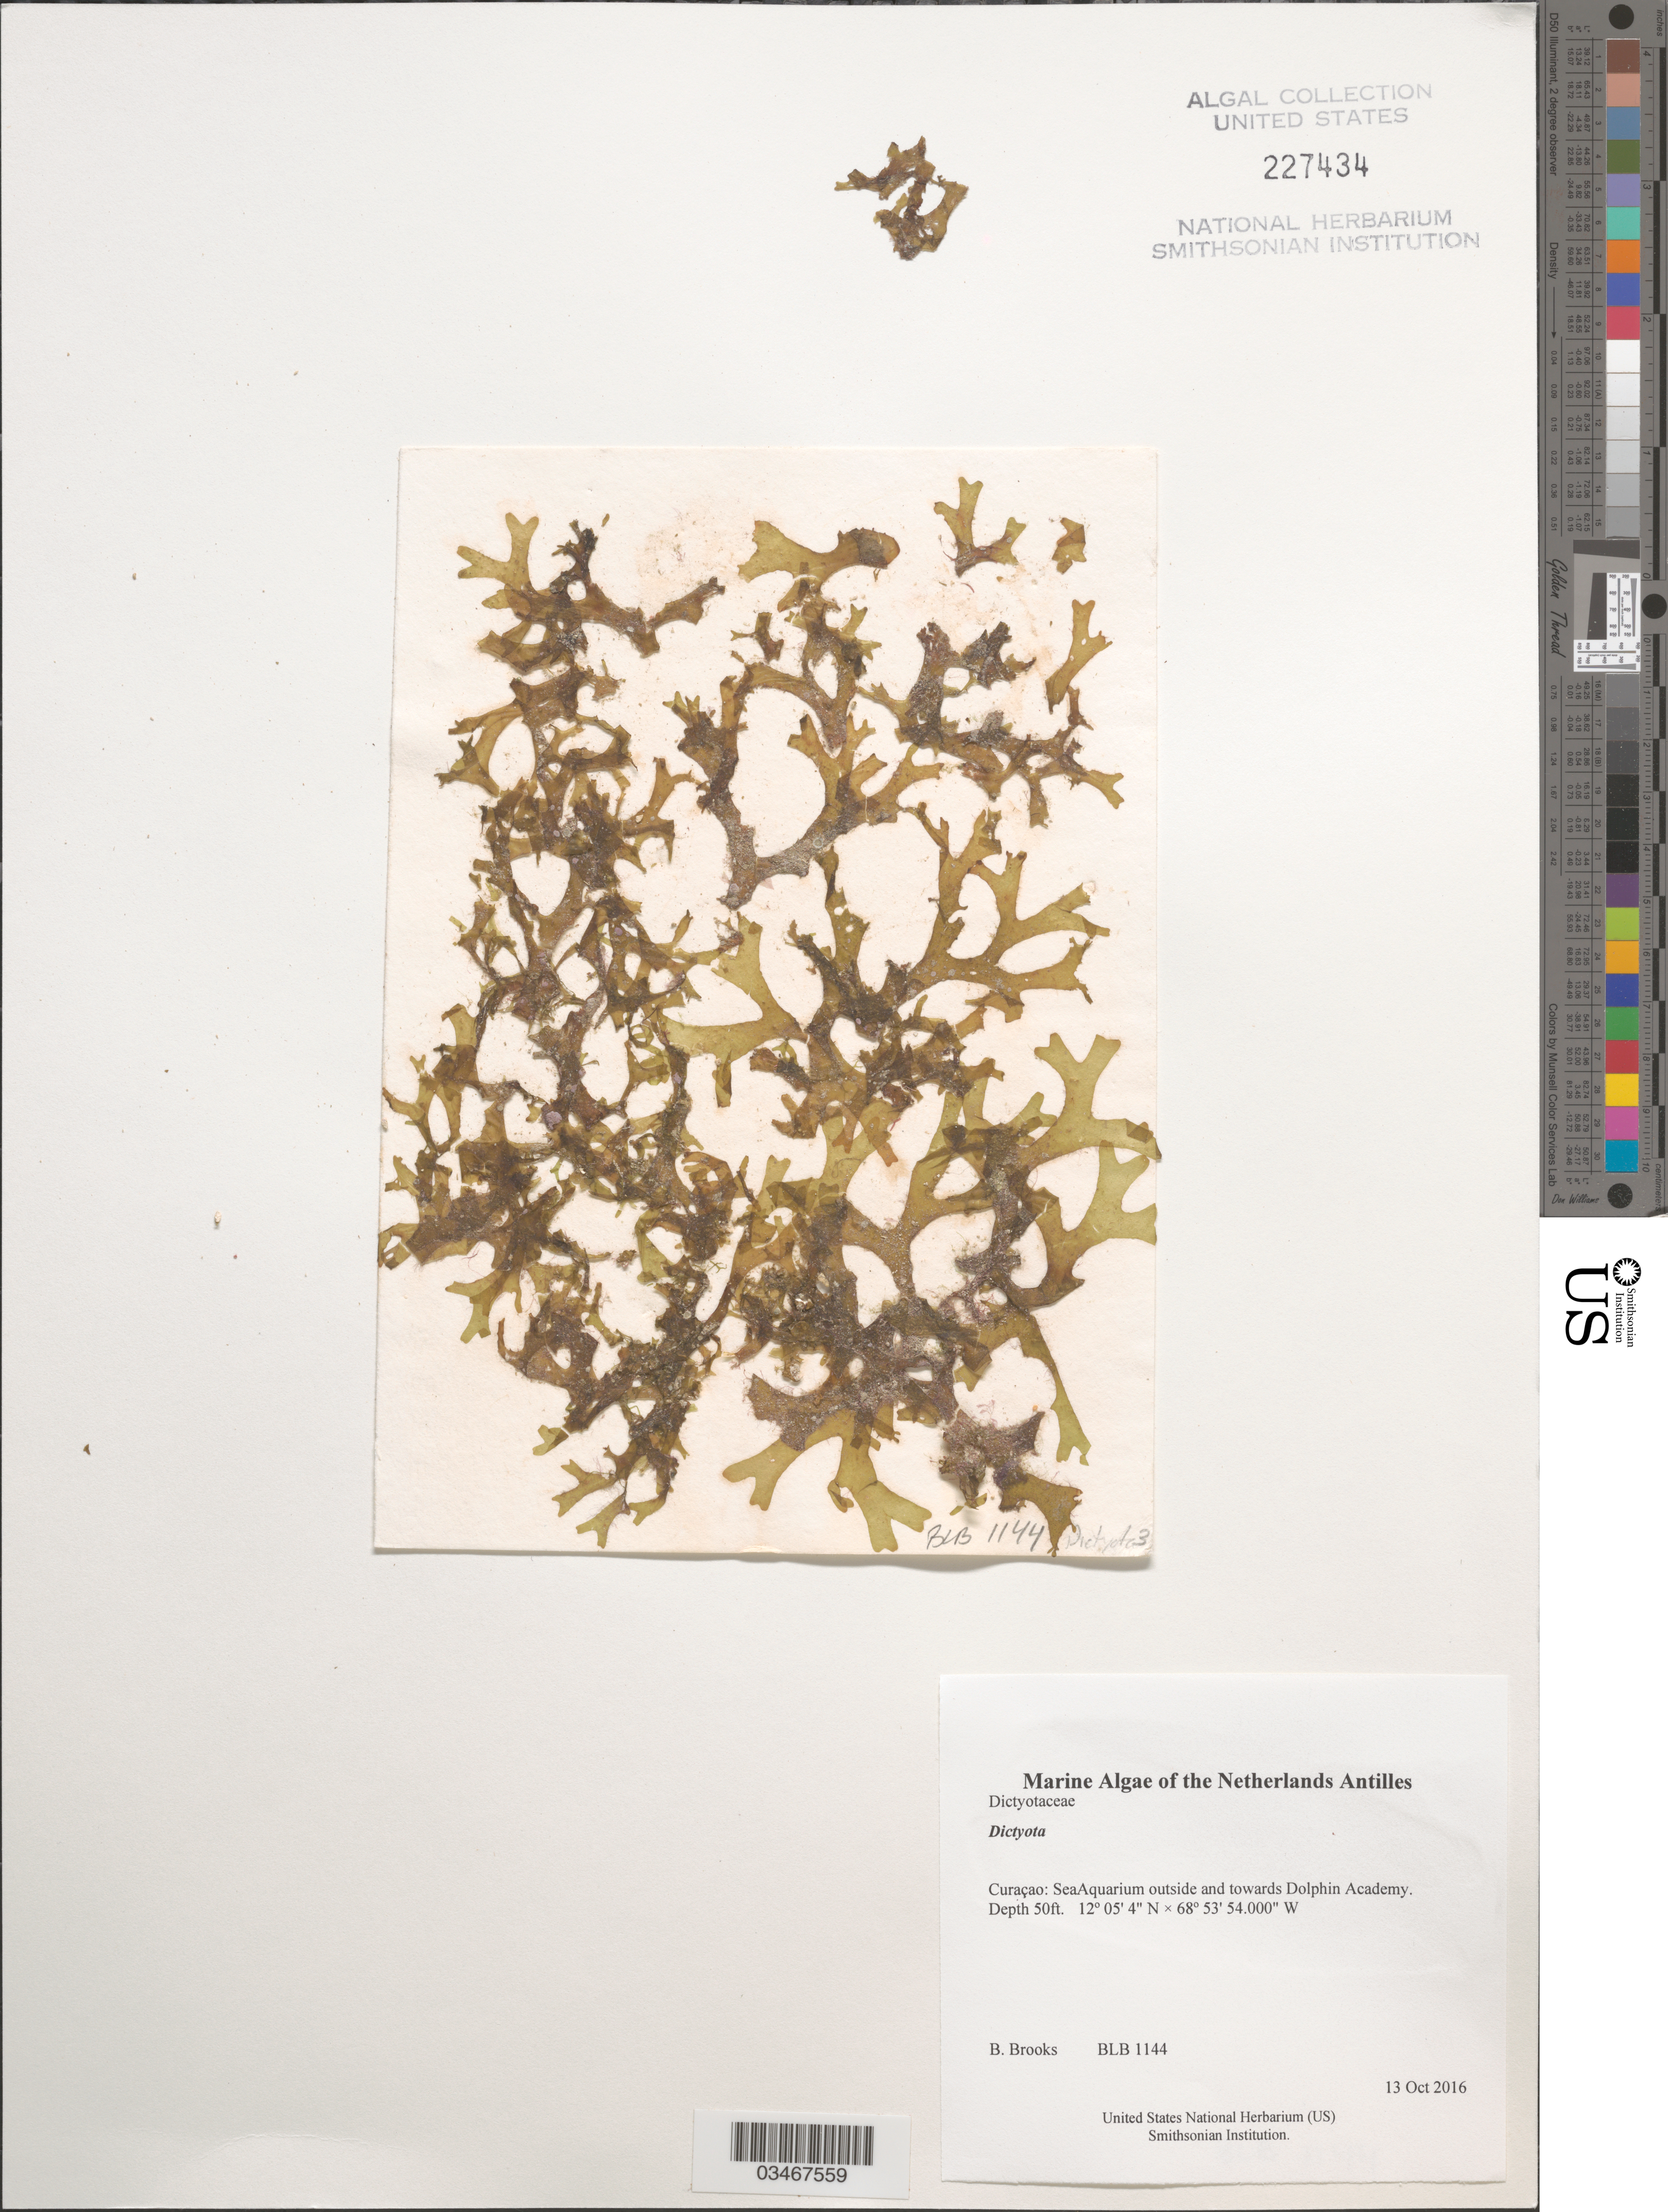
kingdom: Chromista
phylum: Ochrophyta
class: Phaeophyceae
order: Dictyotales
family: Dictyotaceae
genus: Dictyota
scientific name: Dictyota sp.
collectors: B. Brooks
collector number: BLB 1144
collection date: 2016-10-13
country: Curaçao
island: Curaçao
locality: SeaAquarium outside and towards Dolphin Academy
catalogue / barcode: US 227434